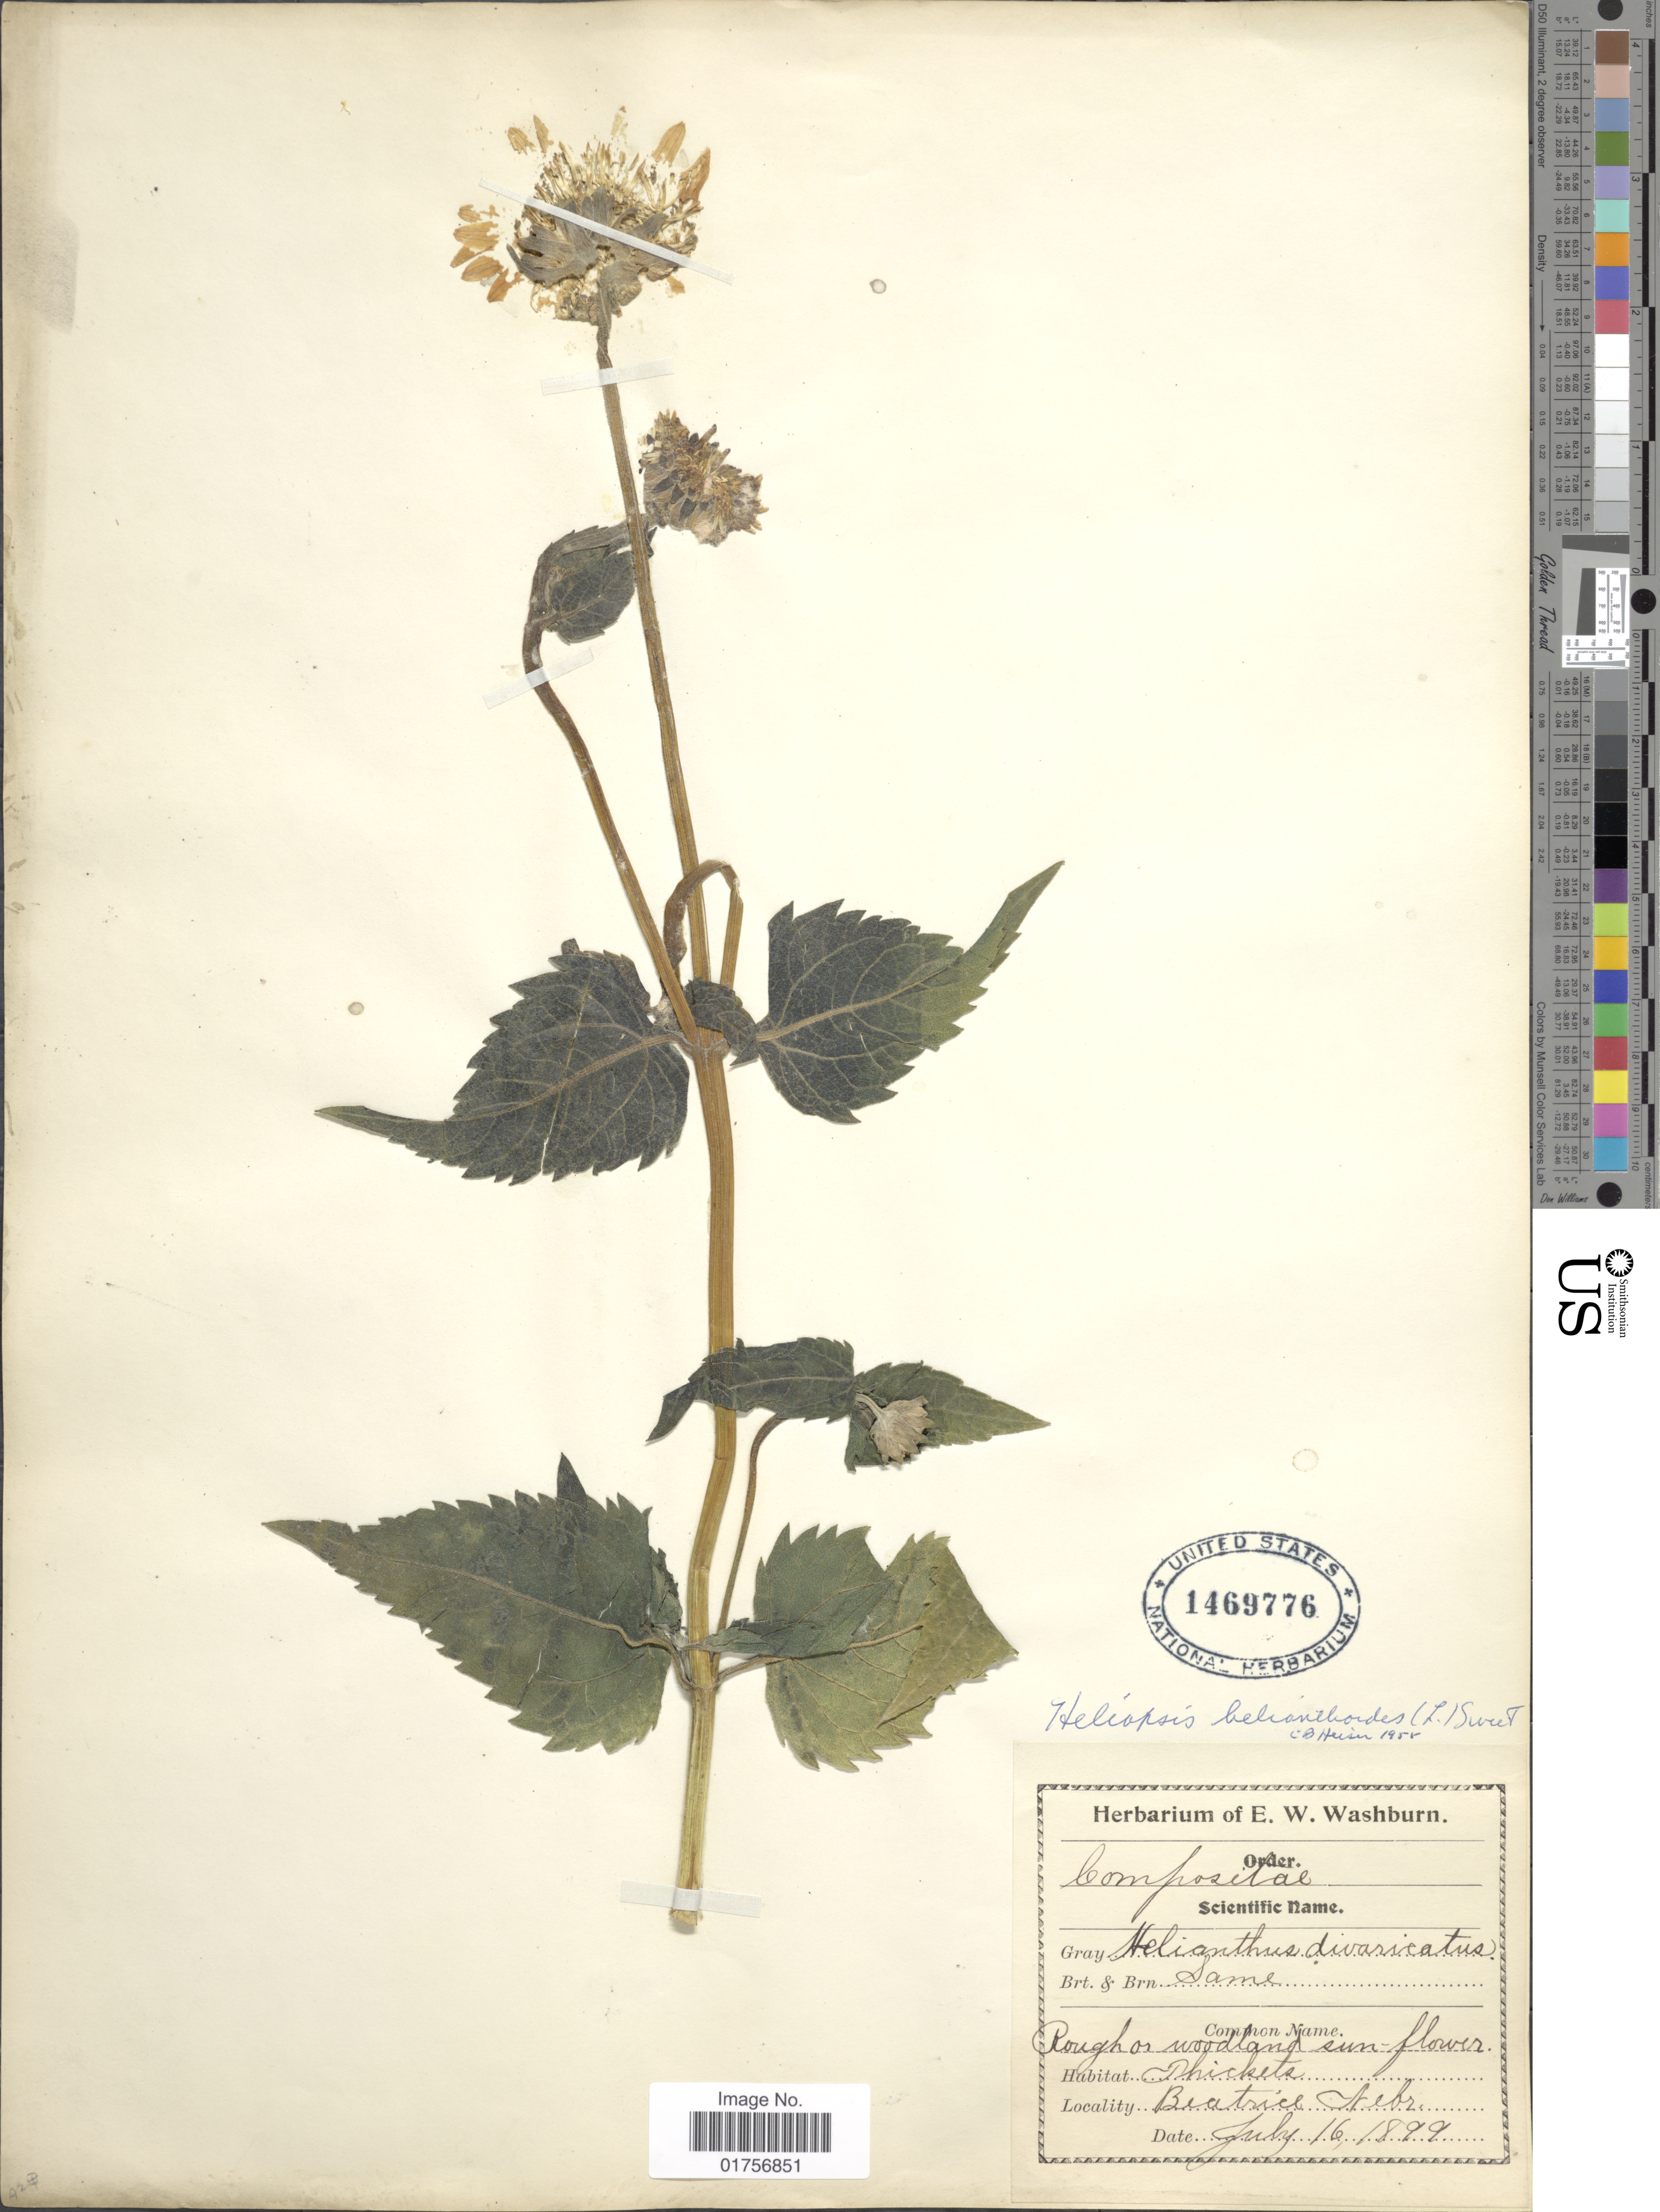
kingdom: Plantae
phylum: Tracheophyta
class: Magnoliopsida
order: Asterales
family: Asteraceae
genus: Heliopsis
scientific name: Heliopsis helianthoides subsp. occidentalis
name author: T.R. Fisher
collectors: ex herb. E. W. Washburn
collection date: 1899-07-16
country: United States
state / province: Nebraska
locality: Beatrice, Nebr.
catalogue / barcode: US 1469776